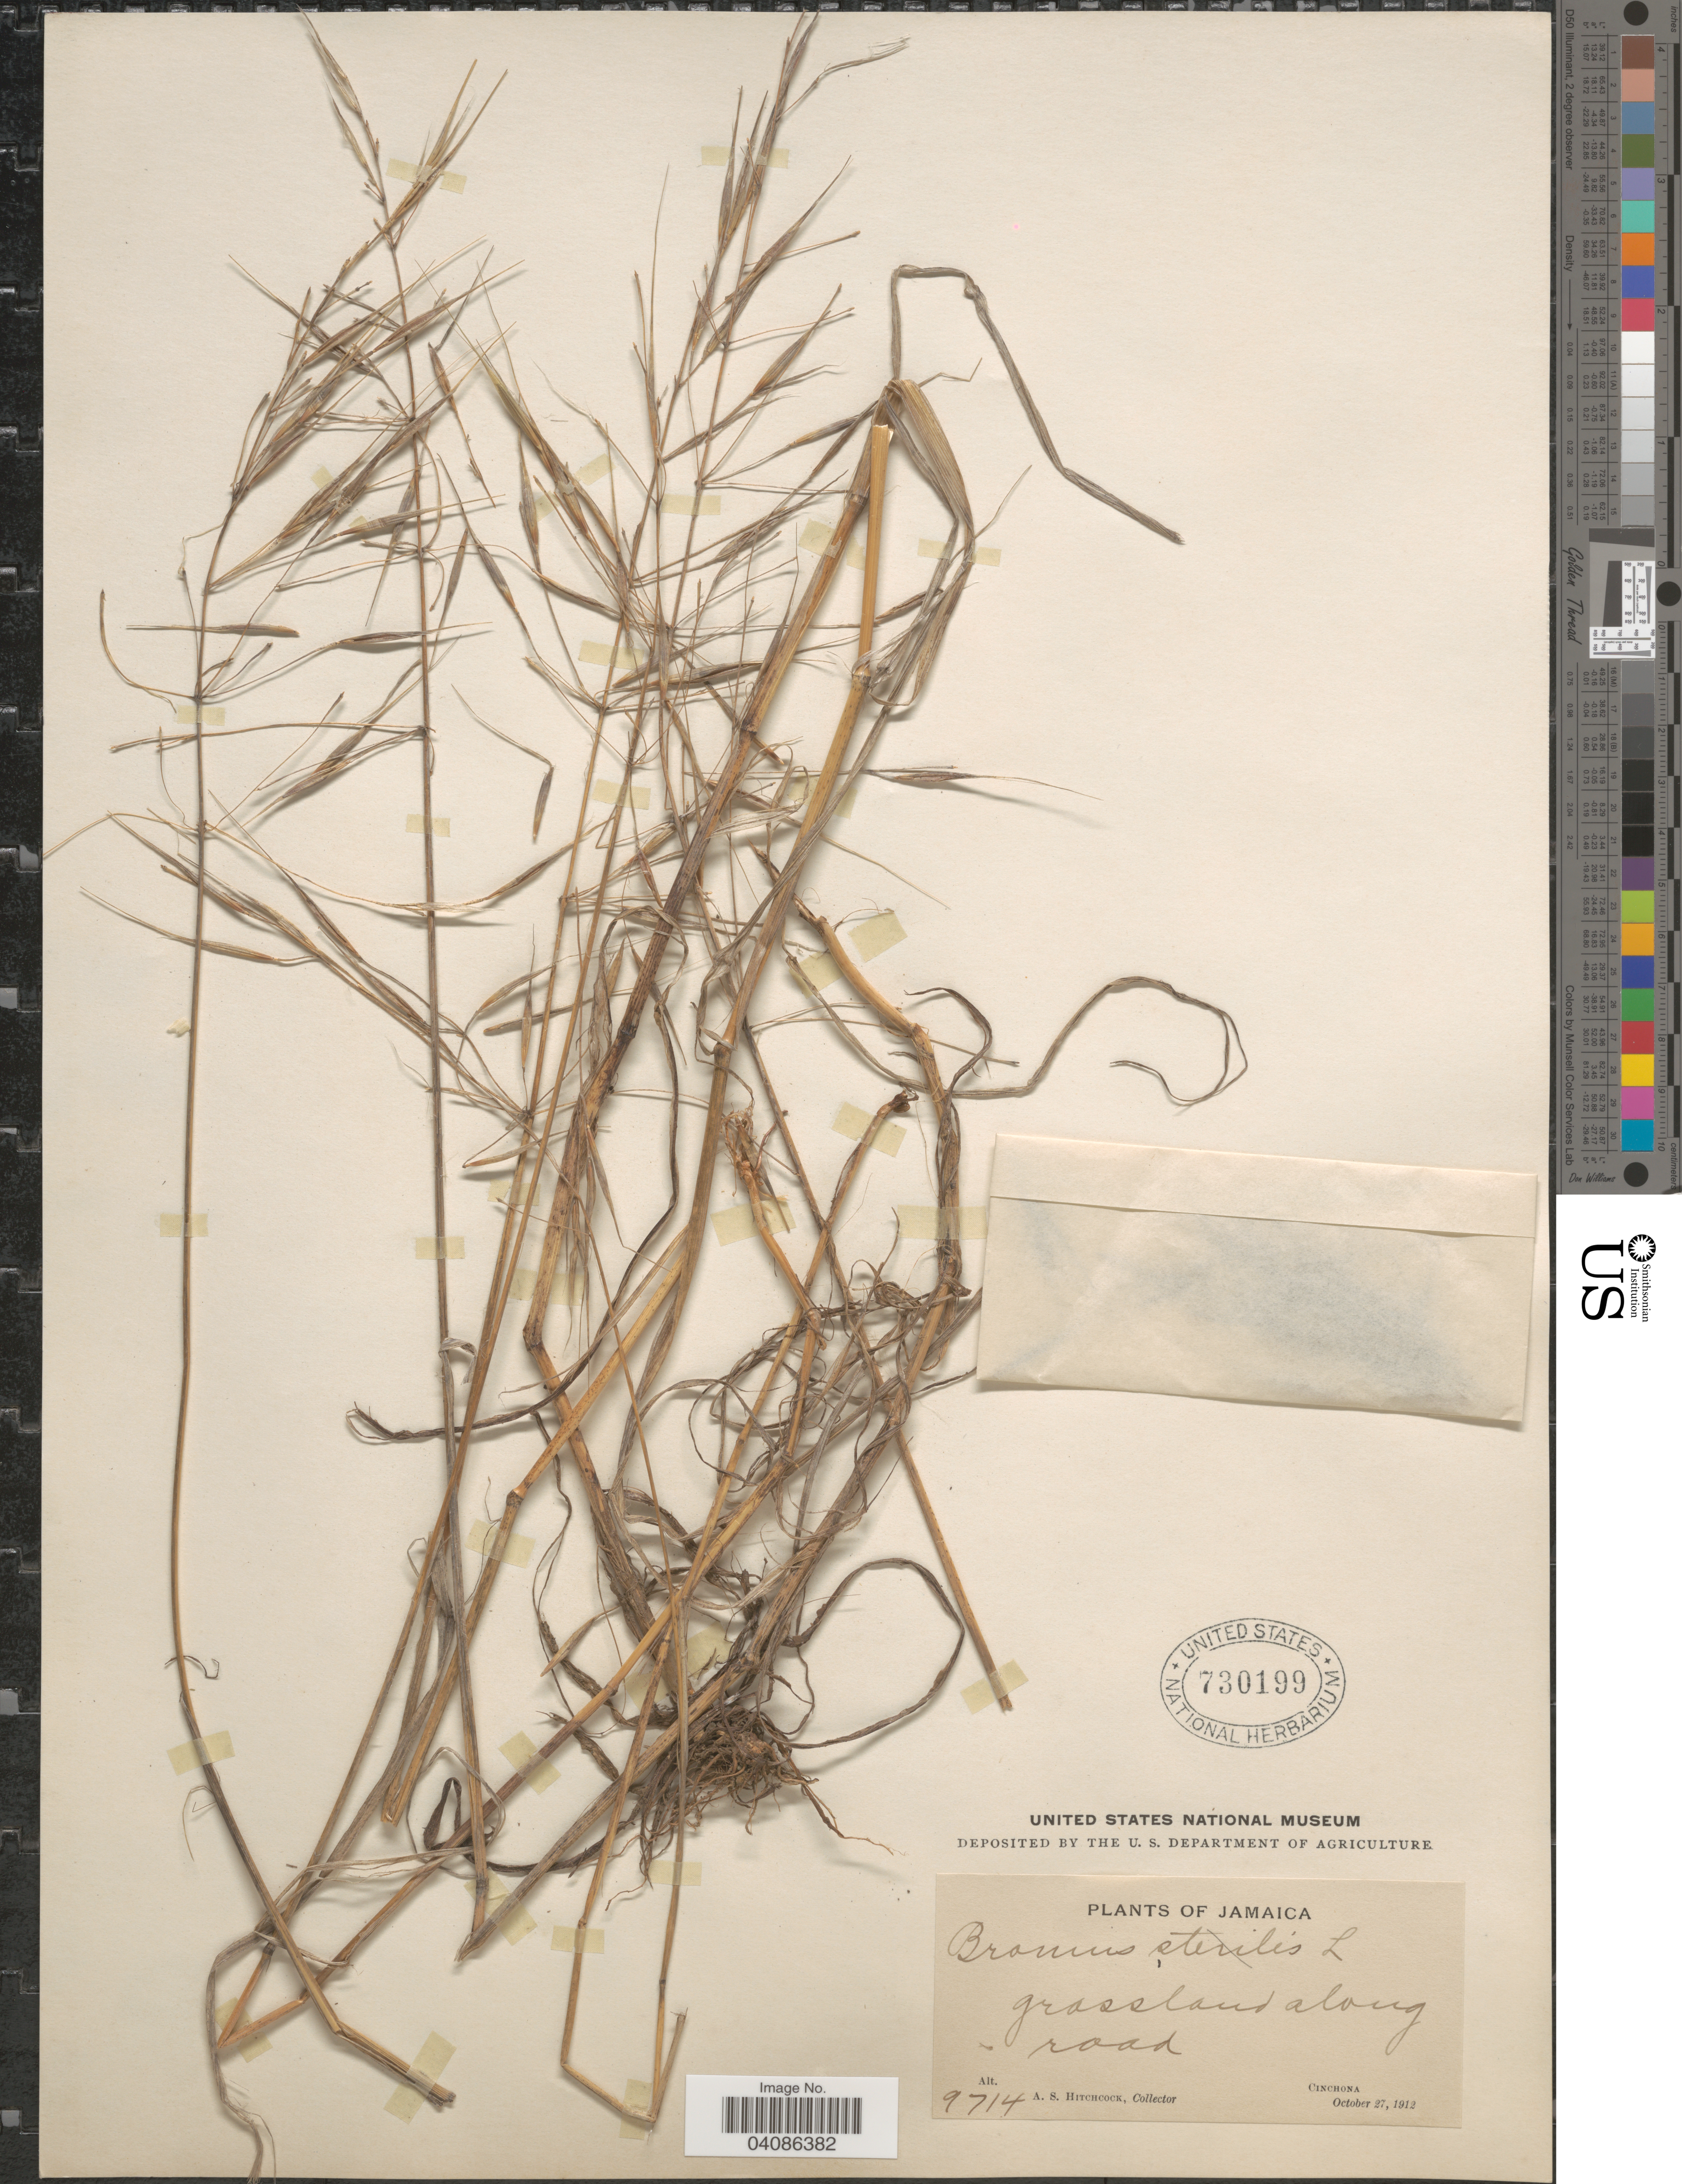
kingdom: Plantae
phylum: Tracheophyta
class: Liliopsida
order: Poales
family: Poaceae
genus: Bromus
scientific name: Bromus sterilis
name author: L.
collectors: A. S. Hitchcock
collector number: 9714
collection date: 1912-10-27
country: Jamaica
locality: Grassland along road. Cinchona.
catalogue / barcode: US 730199